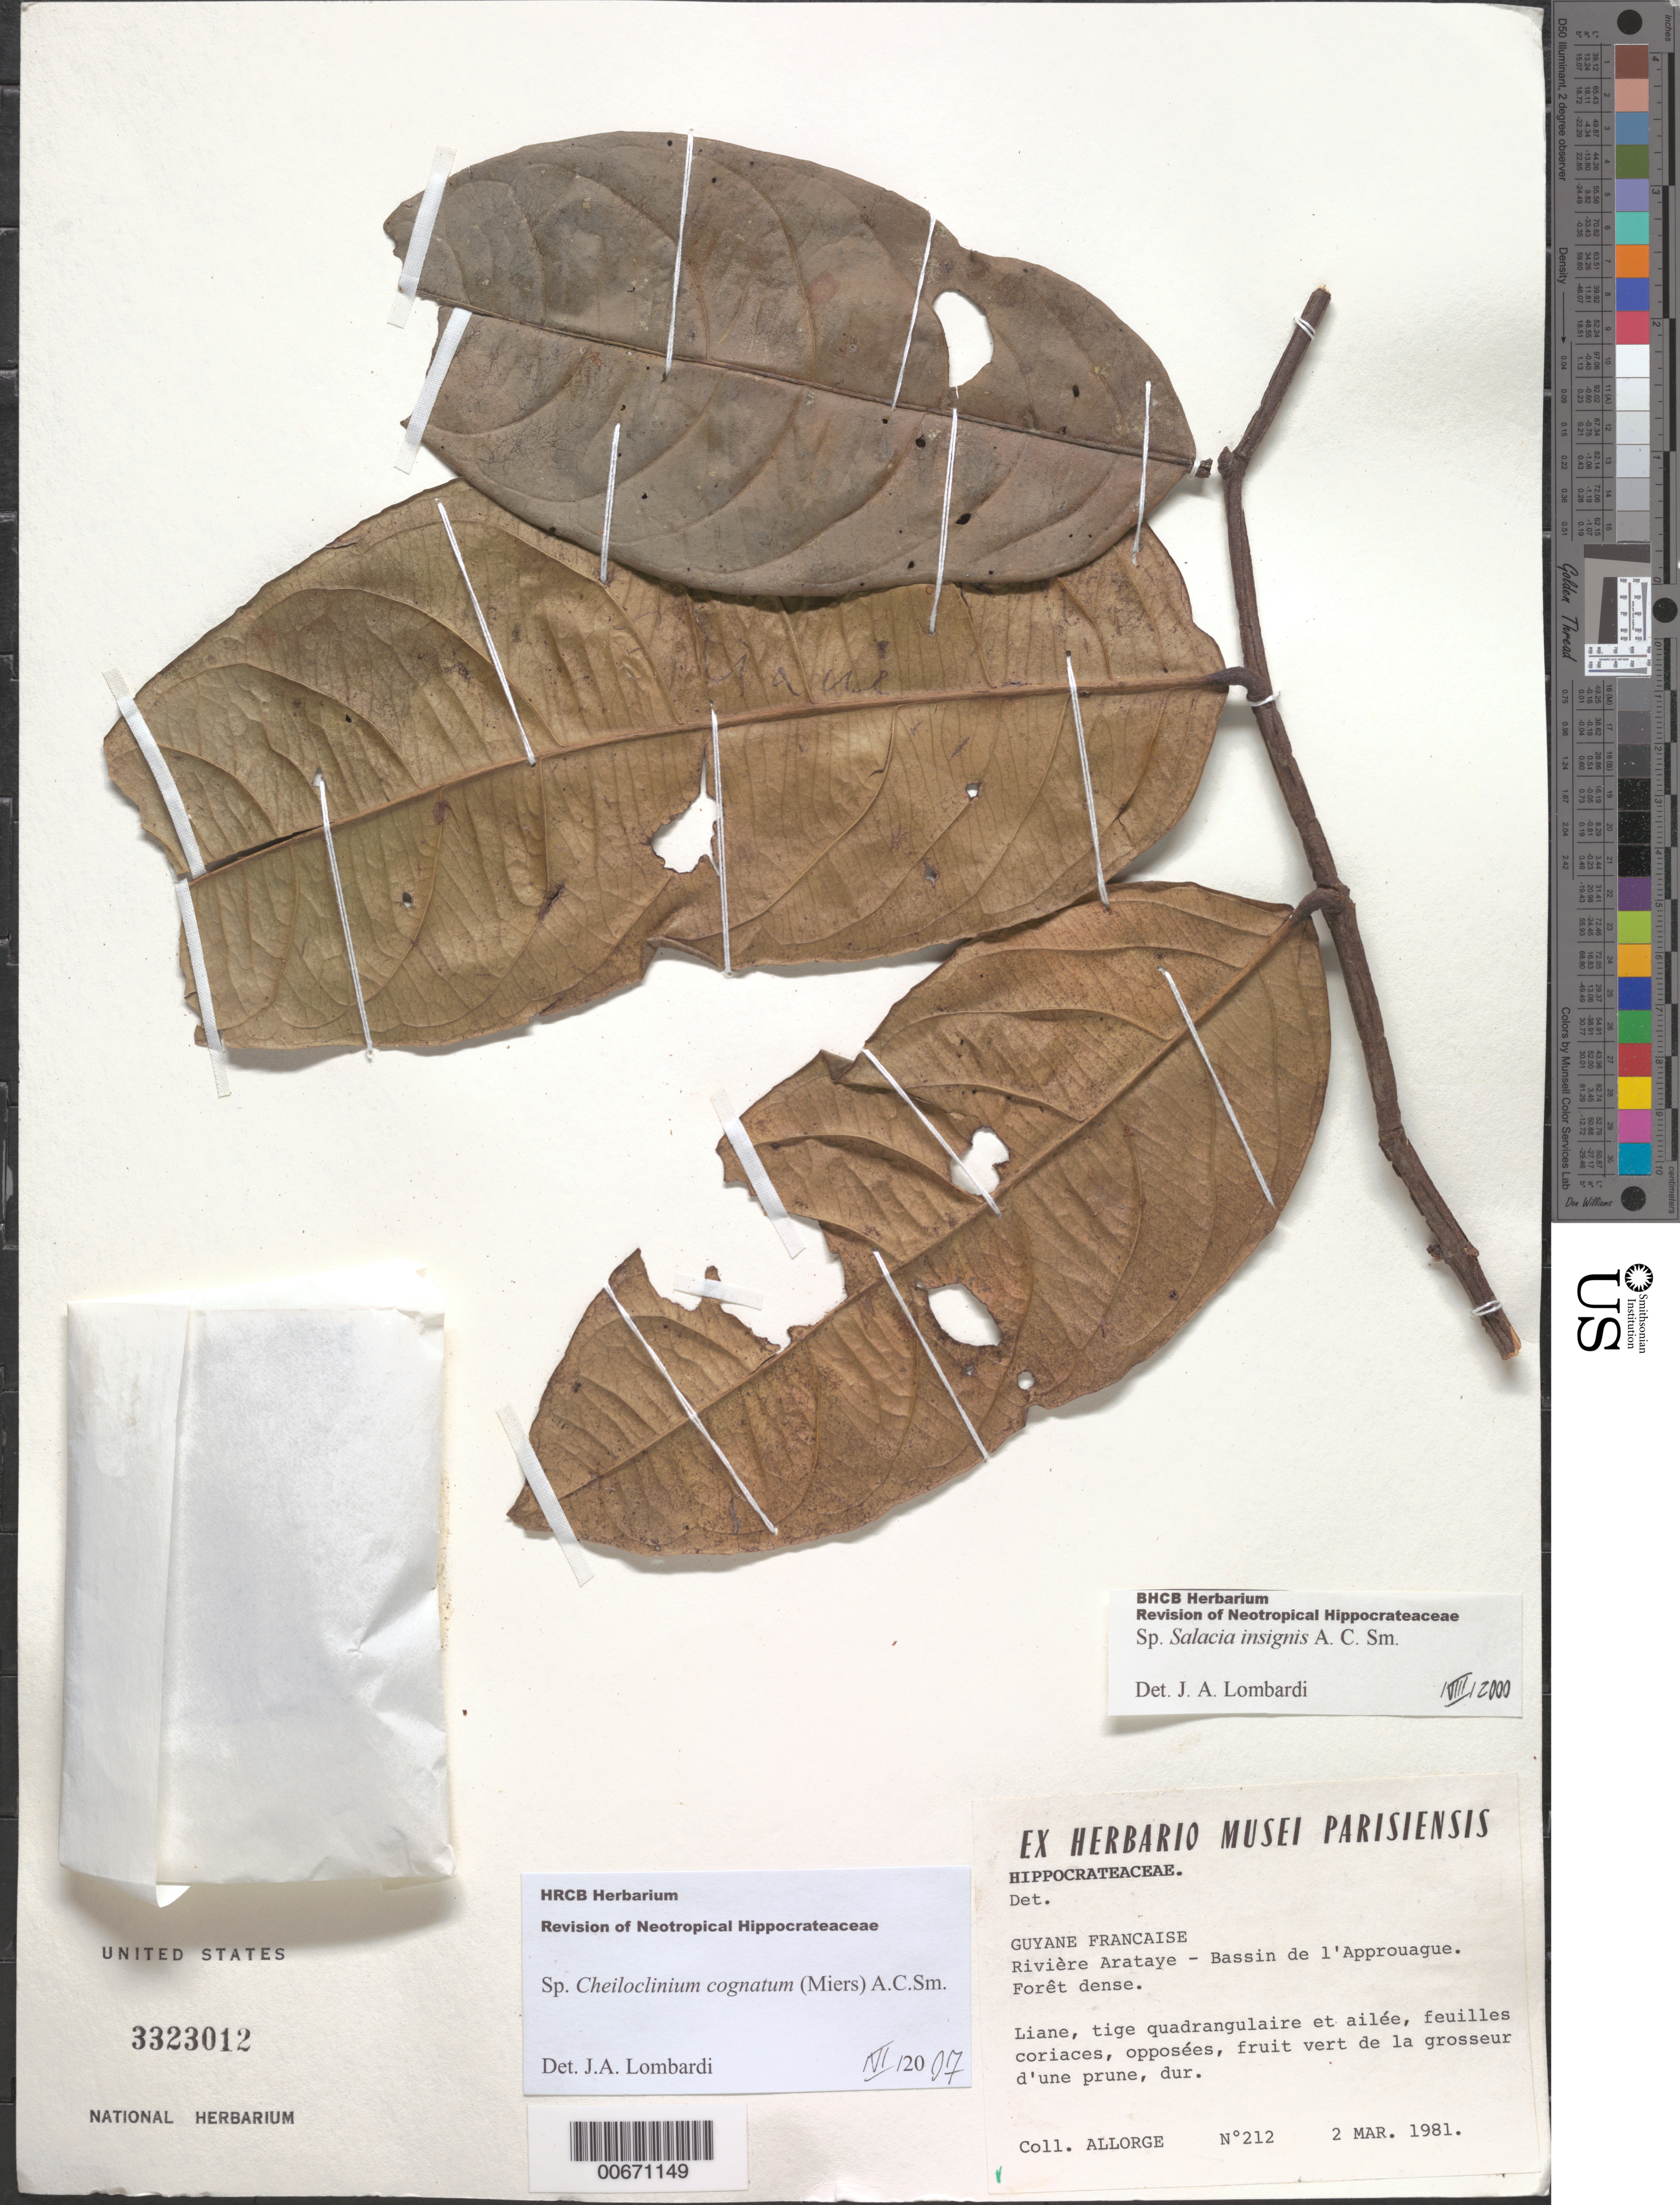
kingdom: Plantae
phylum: Tracheophyta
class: Magnoliopsida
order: Celastrales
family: Celastraceae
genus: Cheiloclinium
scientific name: Cheiloclinium cognatum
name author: (Miers) A.C. Sm.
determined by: Lombardi, Julio A.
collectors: L. Allorge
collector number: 212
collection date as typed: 2-Mar-81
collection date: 1981-03-02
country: French Guiana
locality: Arataye Creek, Approuague R.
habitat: Dense forest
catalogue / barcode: US 3323012